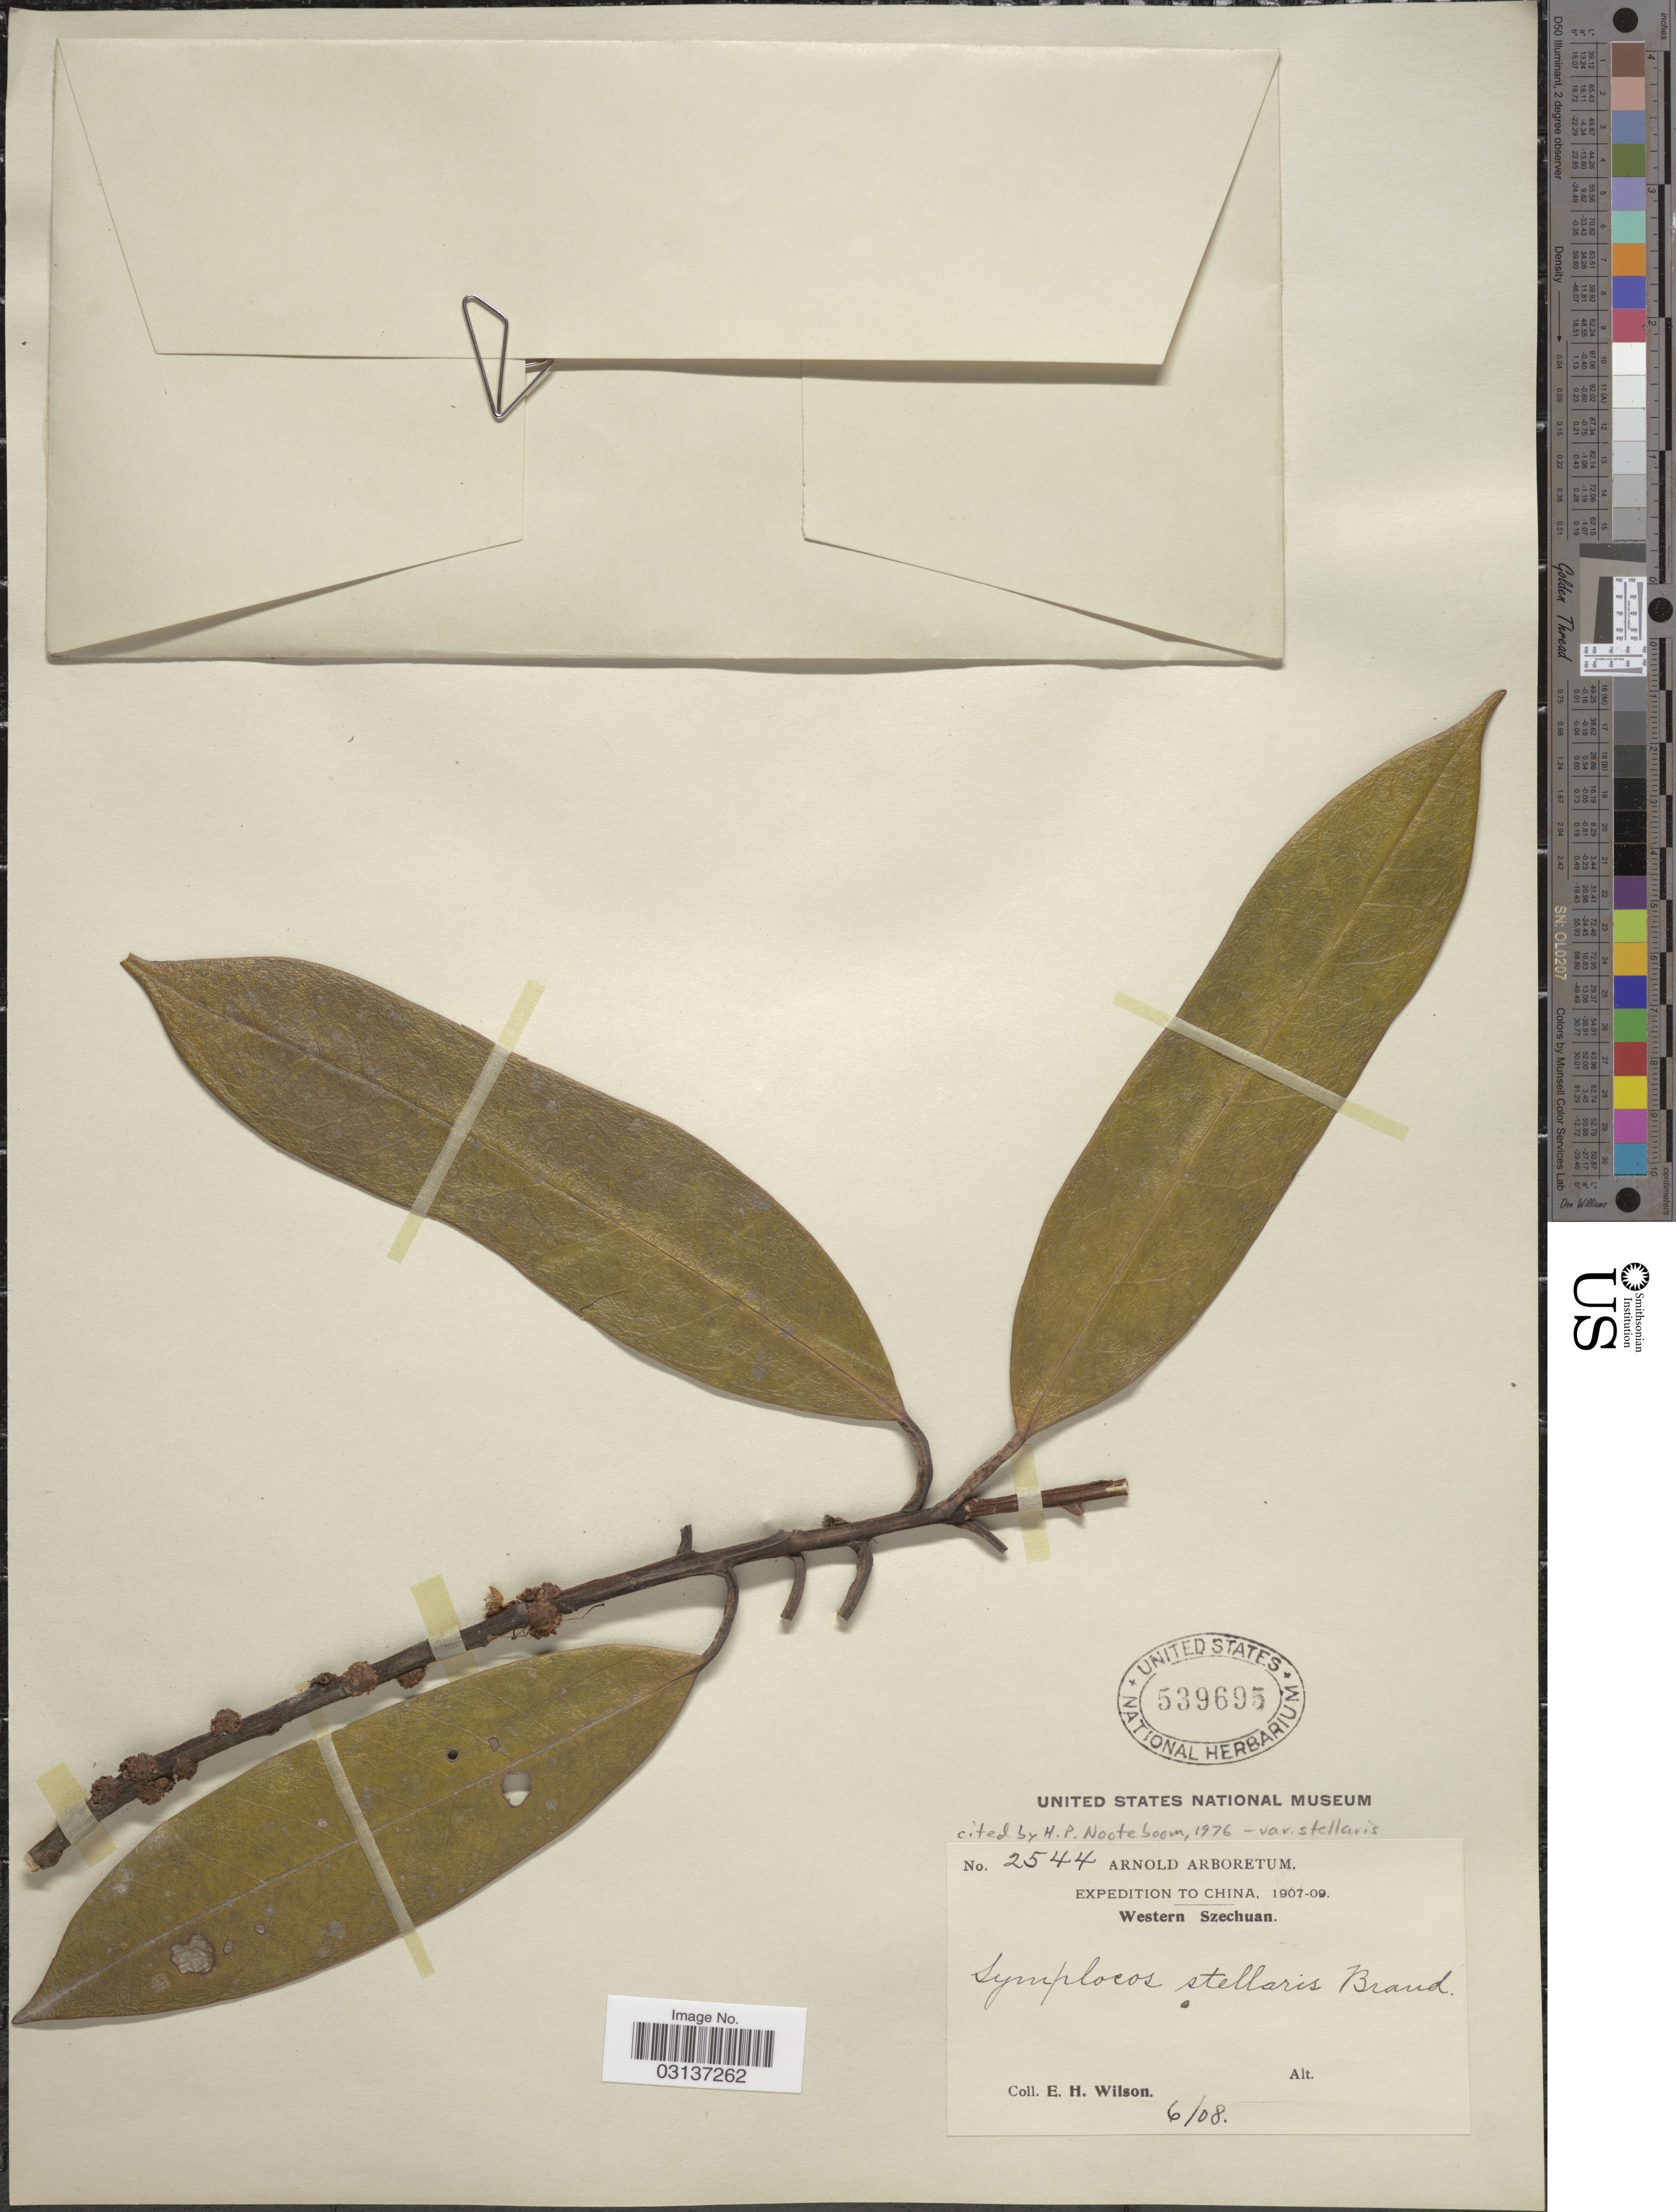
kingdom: Plantae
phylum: Tracheophyta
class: Magnoliopsida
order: Ericales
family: Symplocaceae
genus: Symplocos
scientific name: Symplocos stellaris var. stellaris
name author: Brand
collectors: E. Wilson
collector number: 2544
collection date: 1908-06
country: China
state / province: Sichuan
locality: Western Szechuan.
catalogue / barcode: US 539695